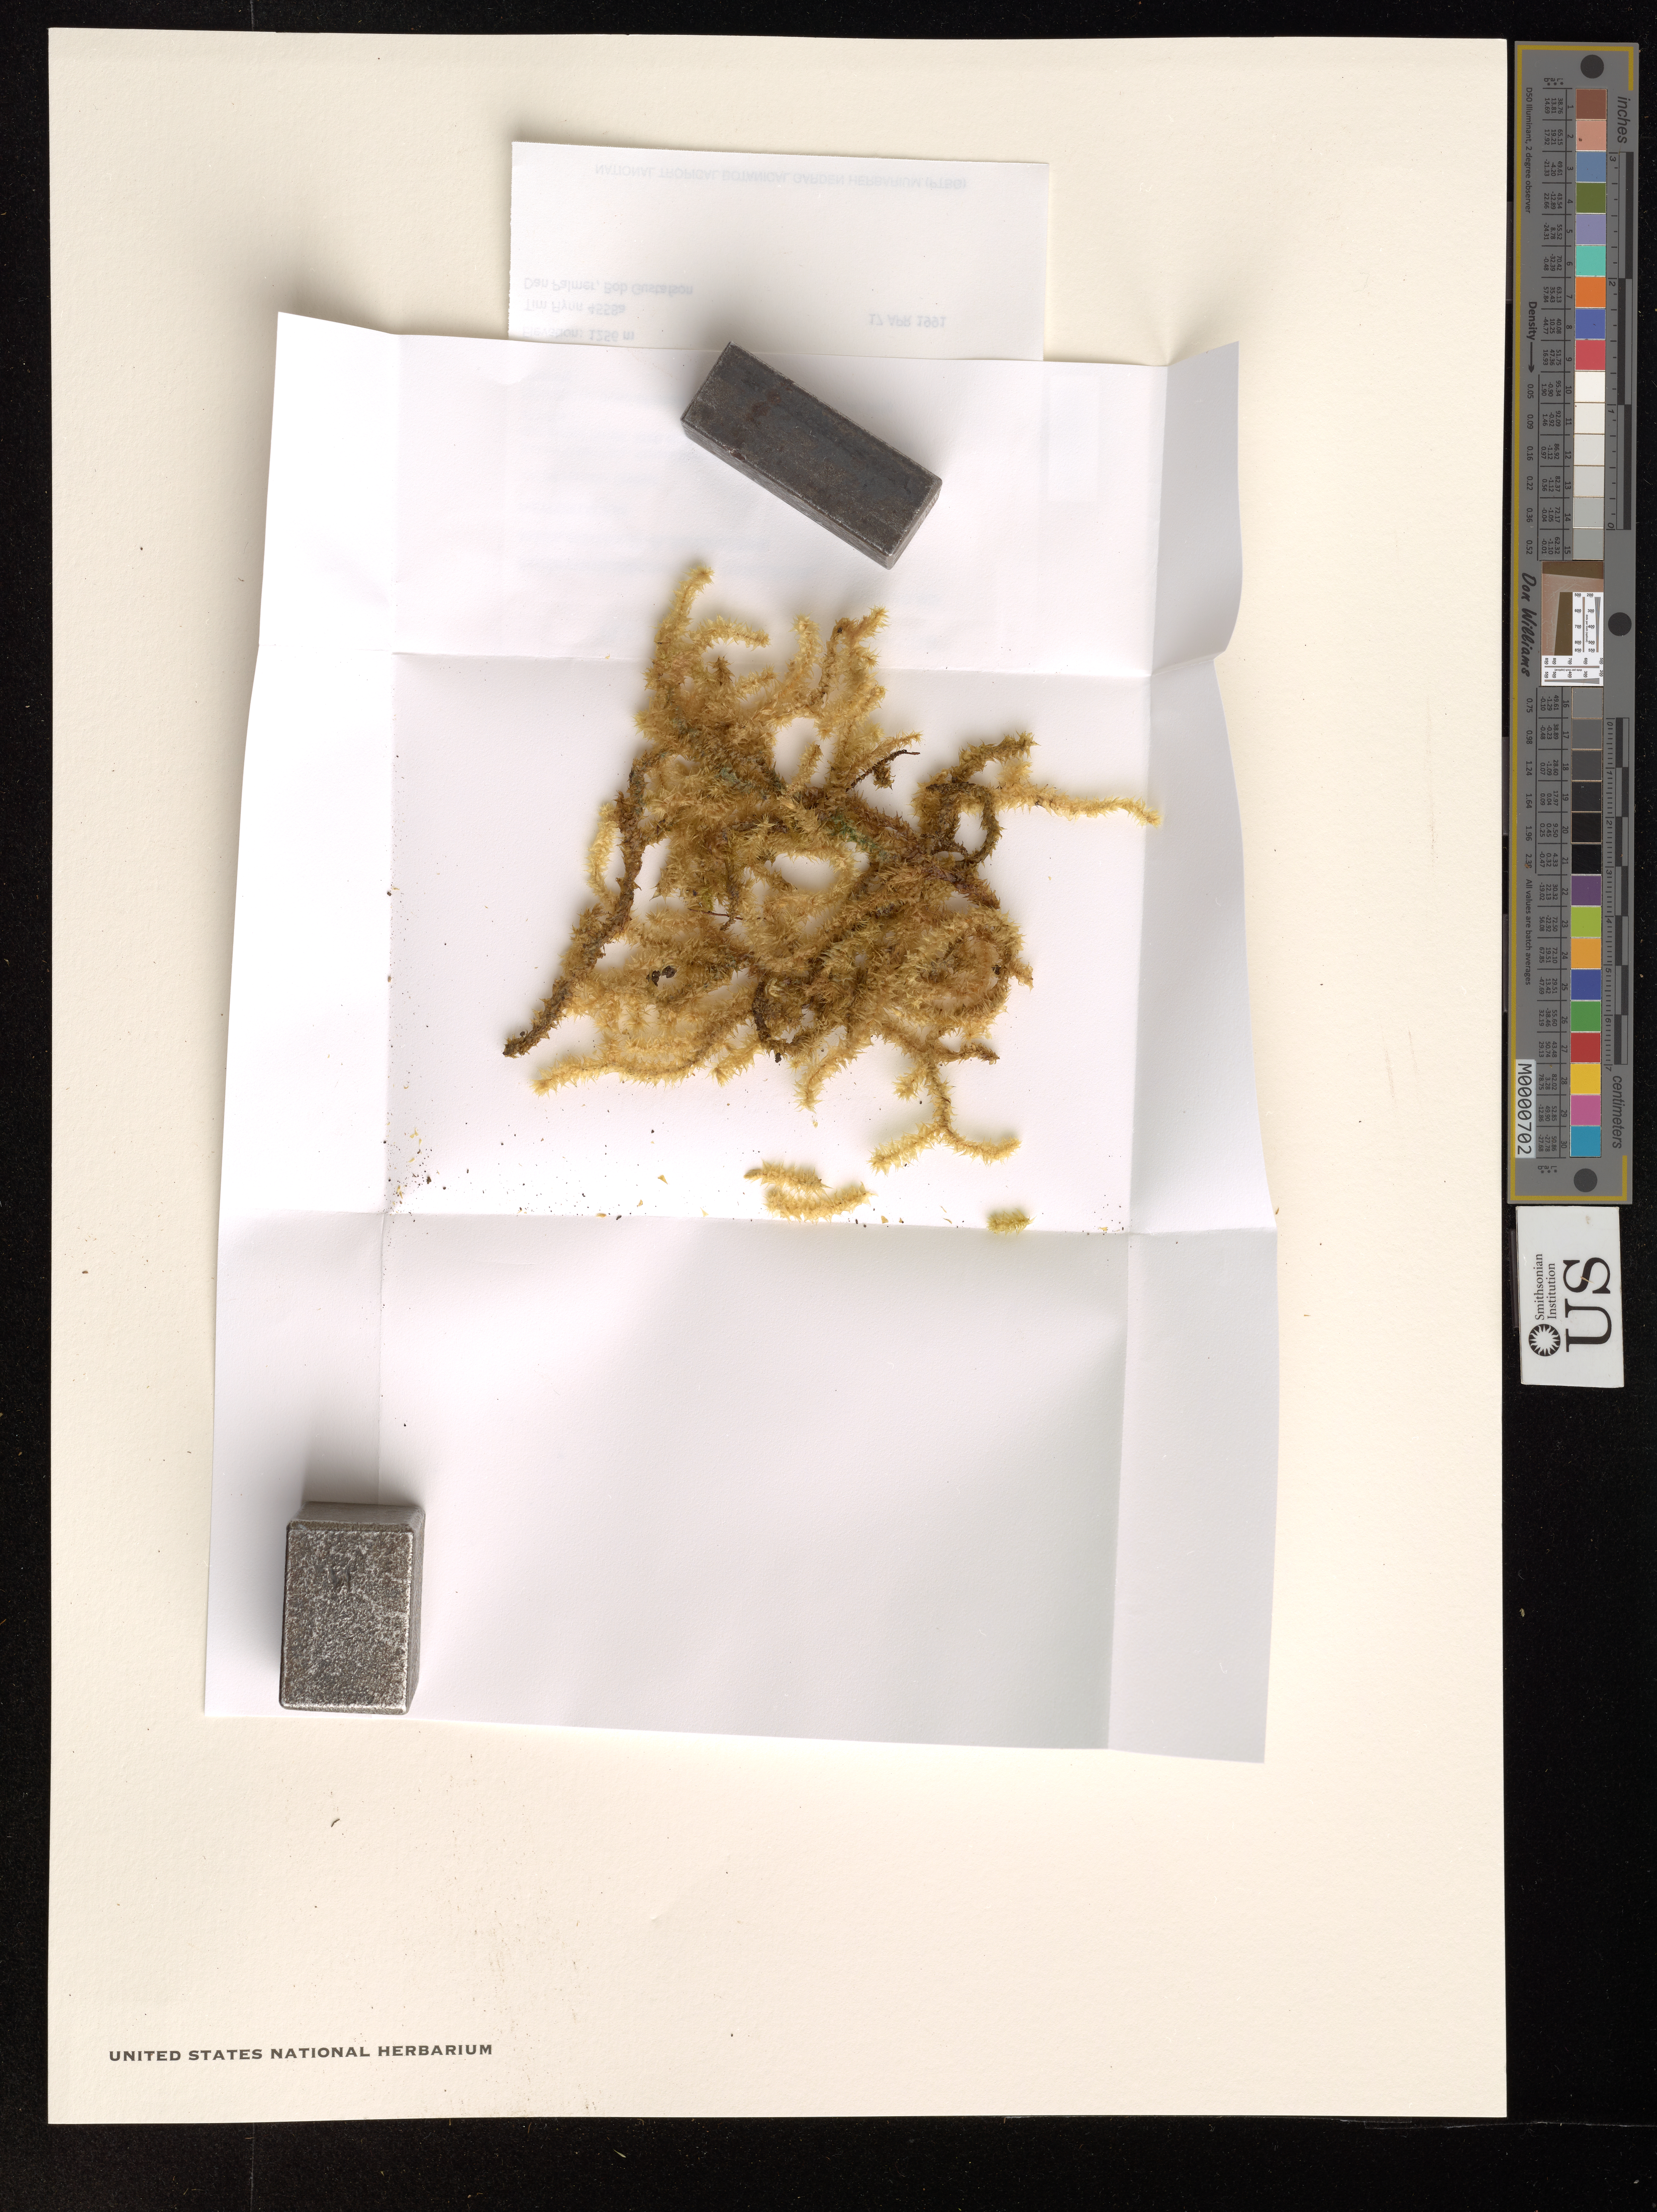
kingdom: Plantae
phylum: Bryophyta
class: Bryopsida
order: Hypnales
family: Meteoriaceae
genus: Aerobryopsis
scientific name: Aerobryopsis subdivergens subsp. scariosa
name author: (E.B. Bartram) Nog.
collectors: T. Flynn, D. Palmer & B. Gustafson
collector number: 4558a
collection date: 1991-04-17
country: United States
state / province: Hawaii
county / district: Kauai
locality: The Hawaiian Islands. Kauai Hanalei District. Kokee State Park. Across from Kalalau Lookout.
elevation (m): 1256